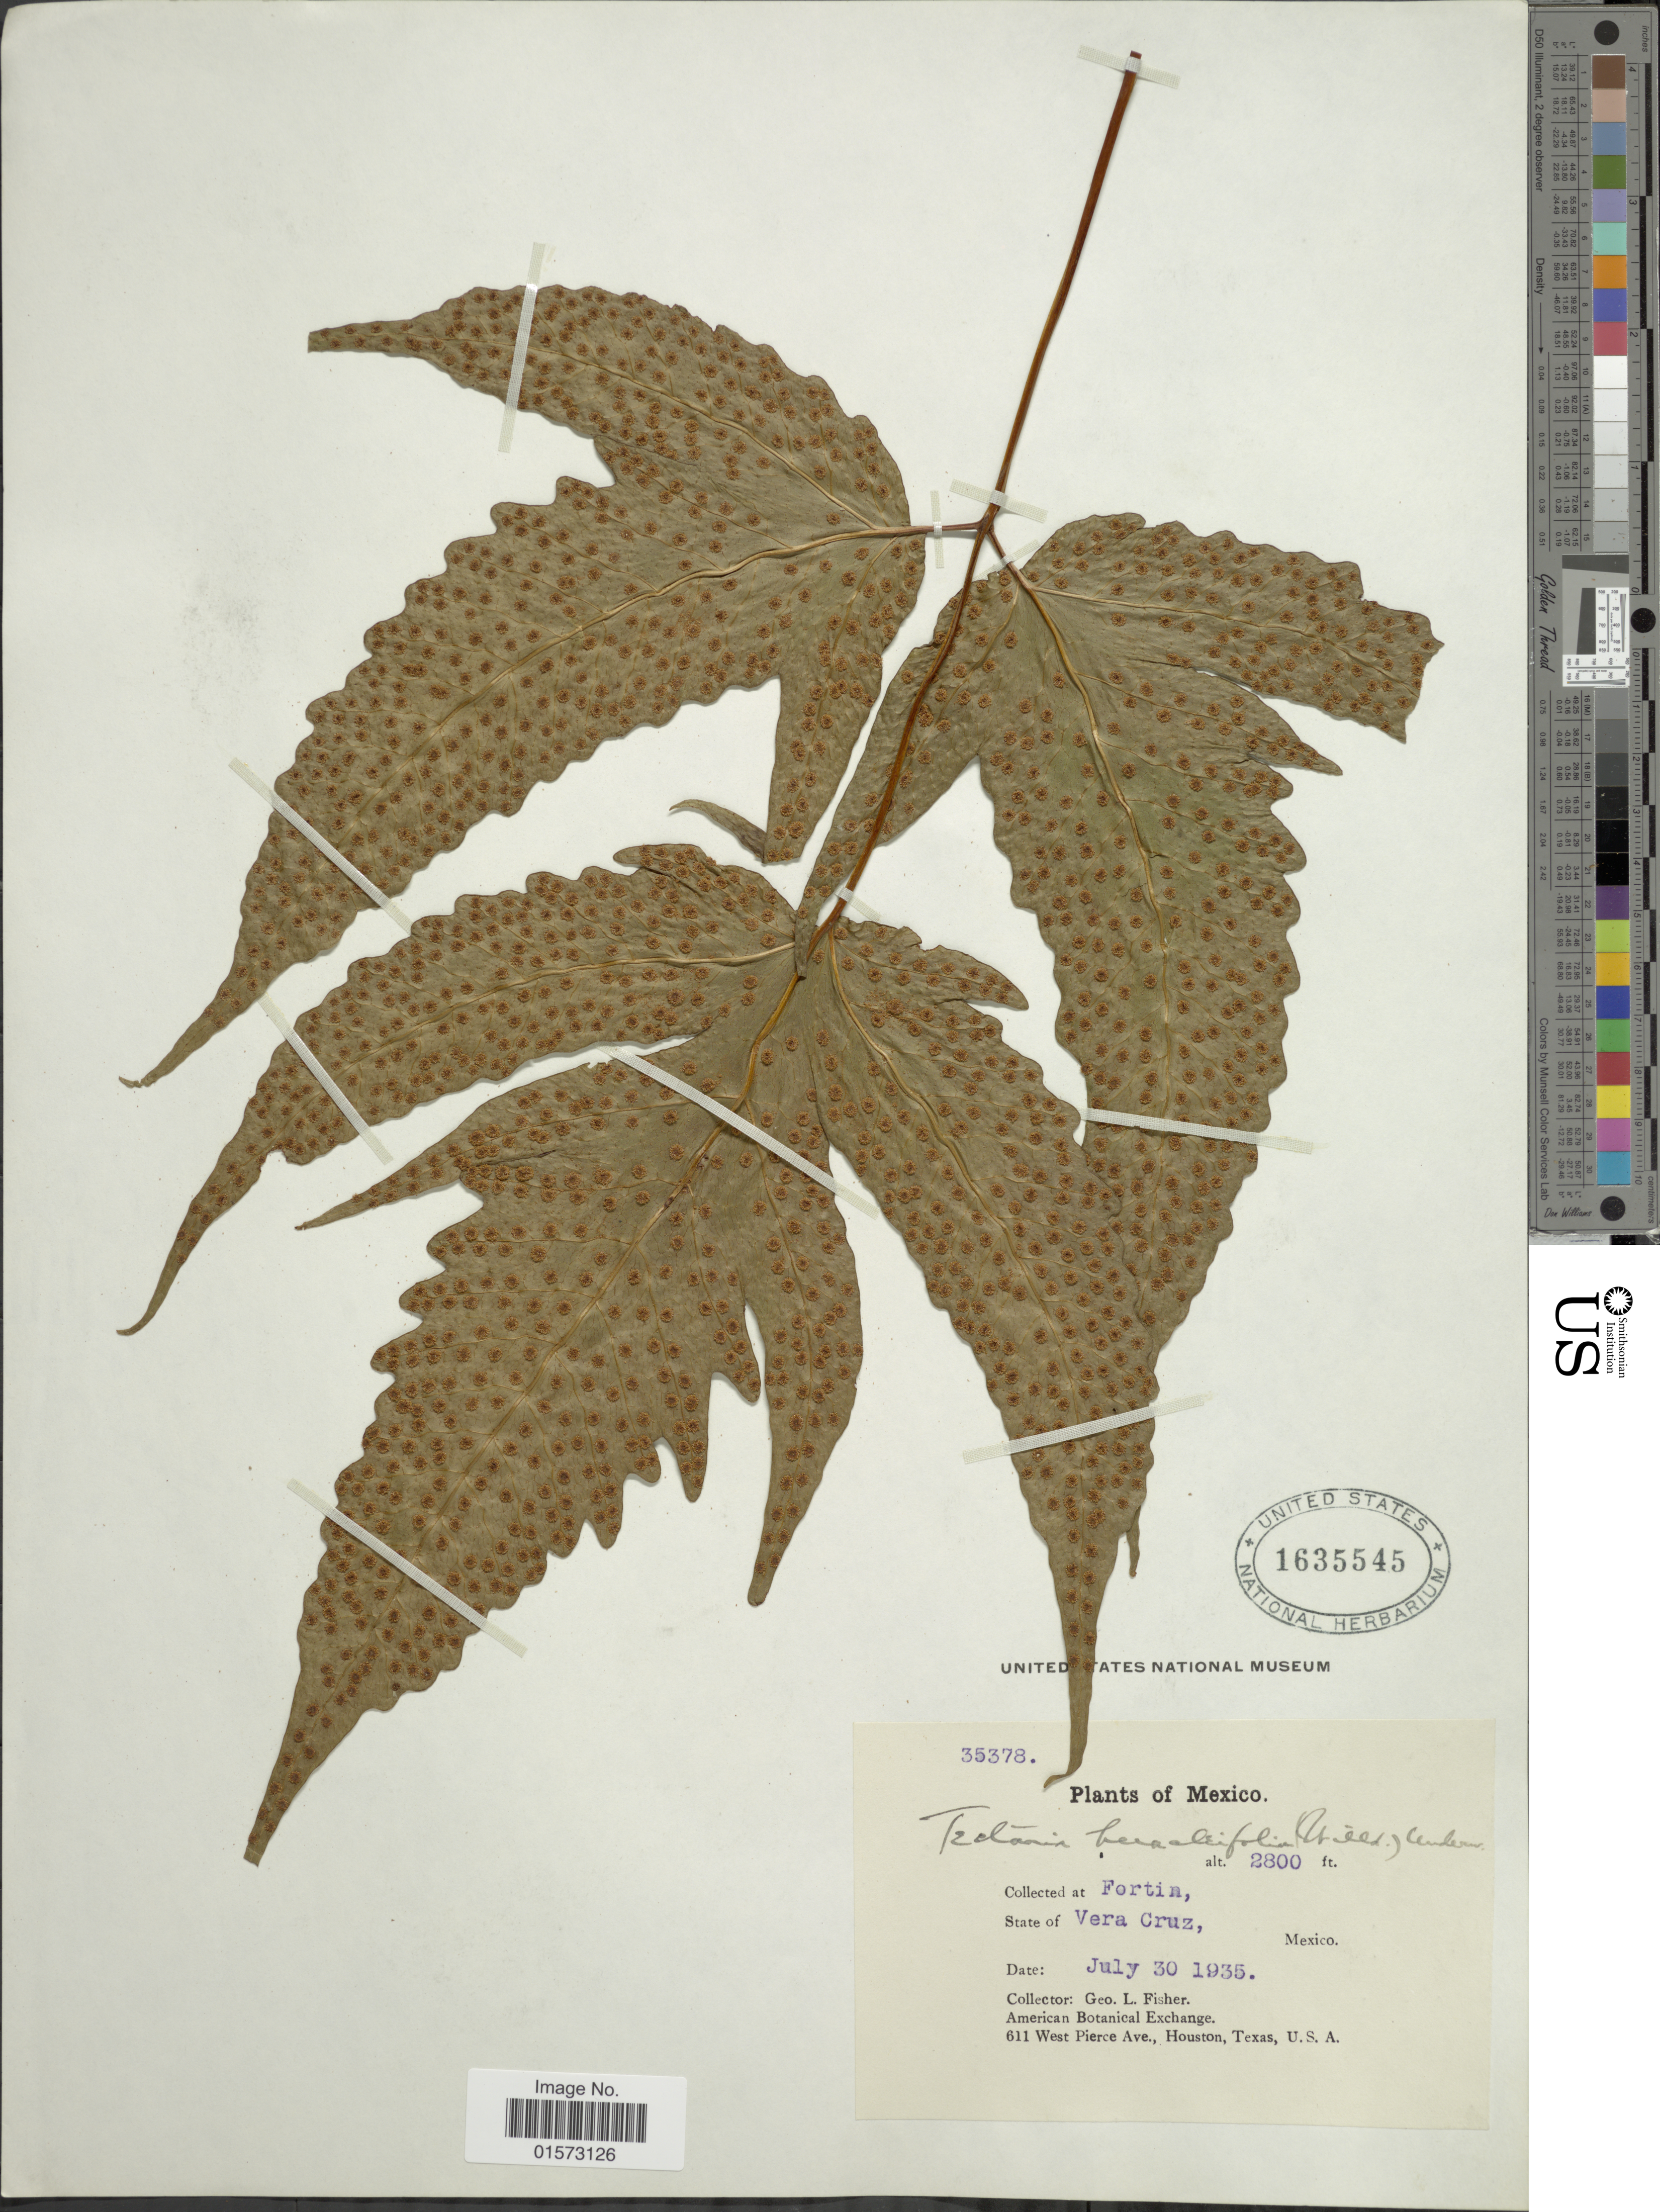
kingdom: Plantae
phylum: Tracheophyta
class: Polypodiopsida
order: Polypodiales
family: Tectariaceae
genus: Tectaria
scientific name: Tectaria heracleifolia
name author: (Willd.) Underw.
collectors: G. L. Fisher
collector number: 35378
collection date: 1935-07-30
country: Mexico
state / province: Veracruz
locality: Fortin, State of Vera Cruz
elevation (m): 853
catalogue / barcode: US 1635545